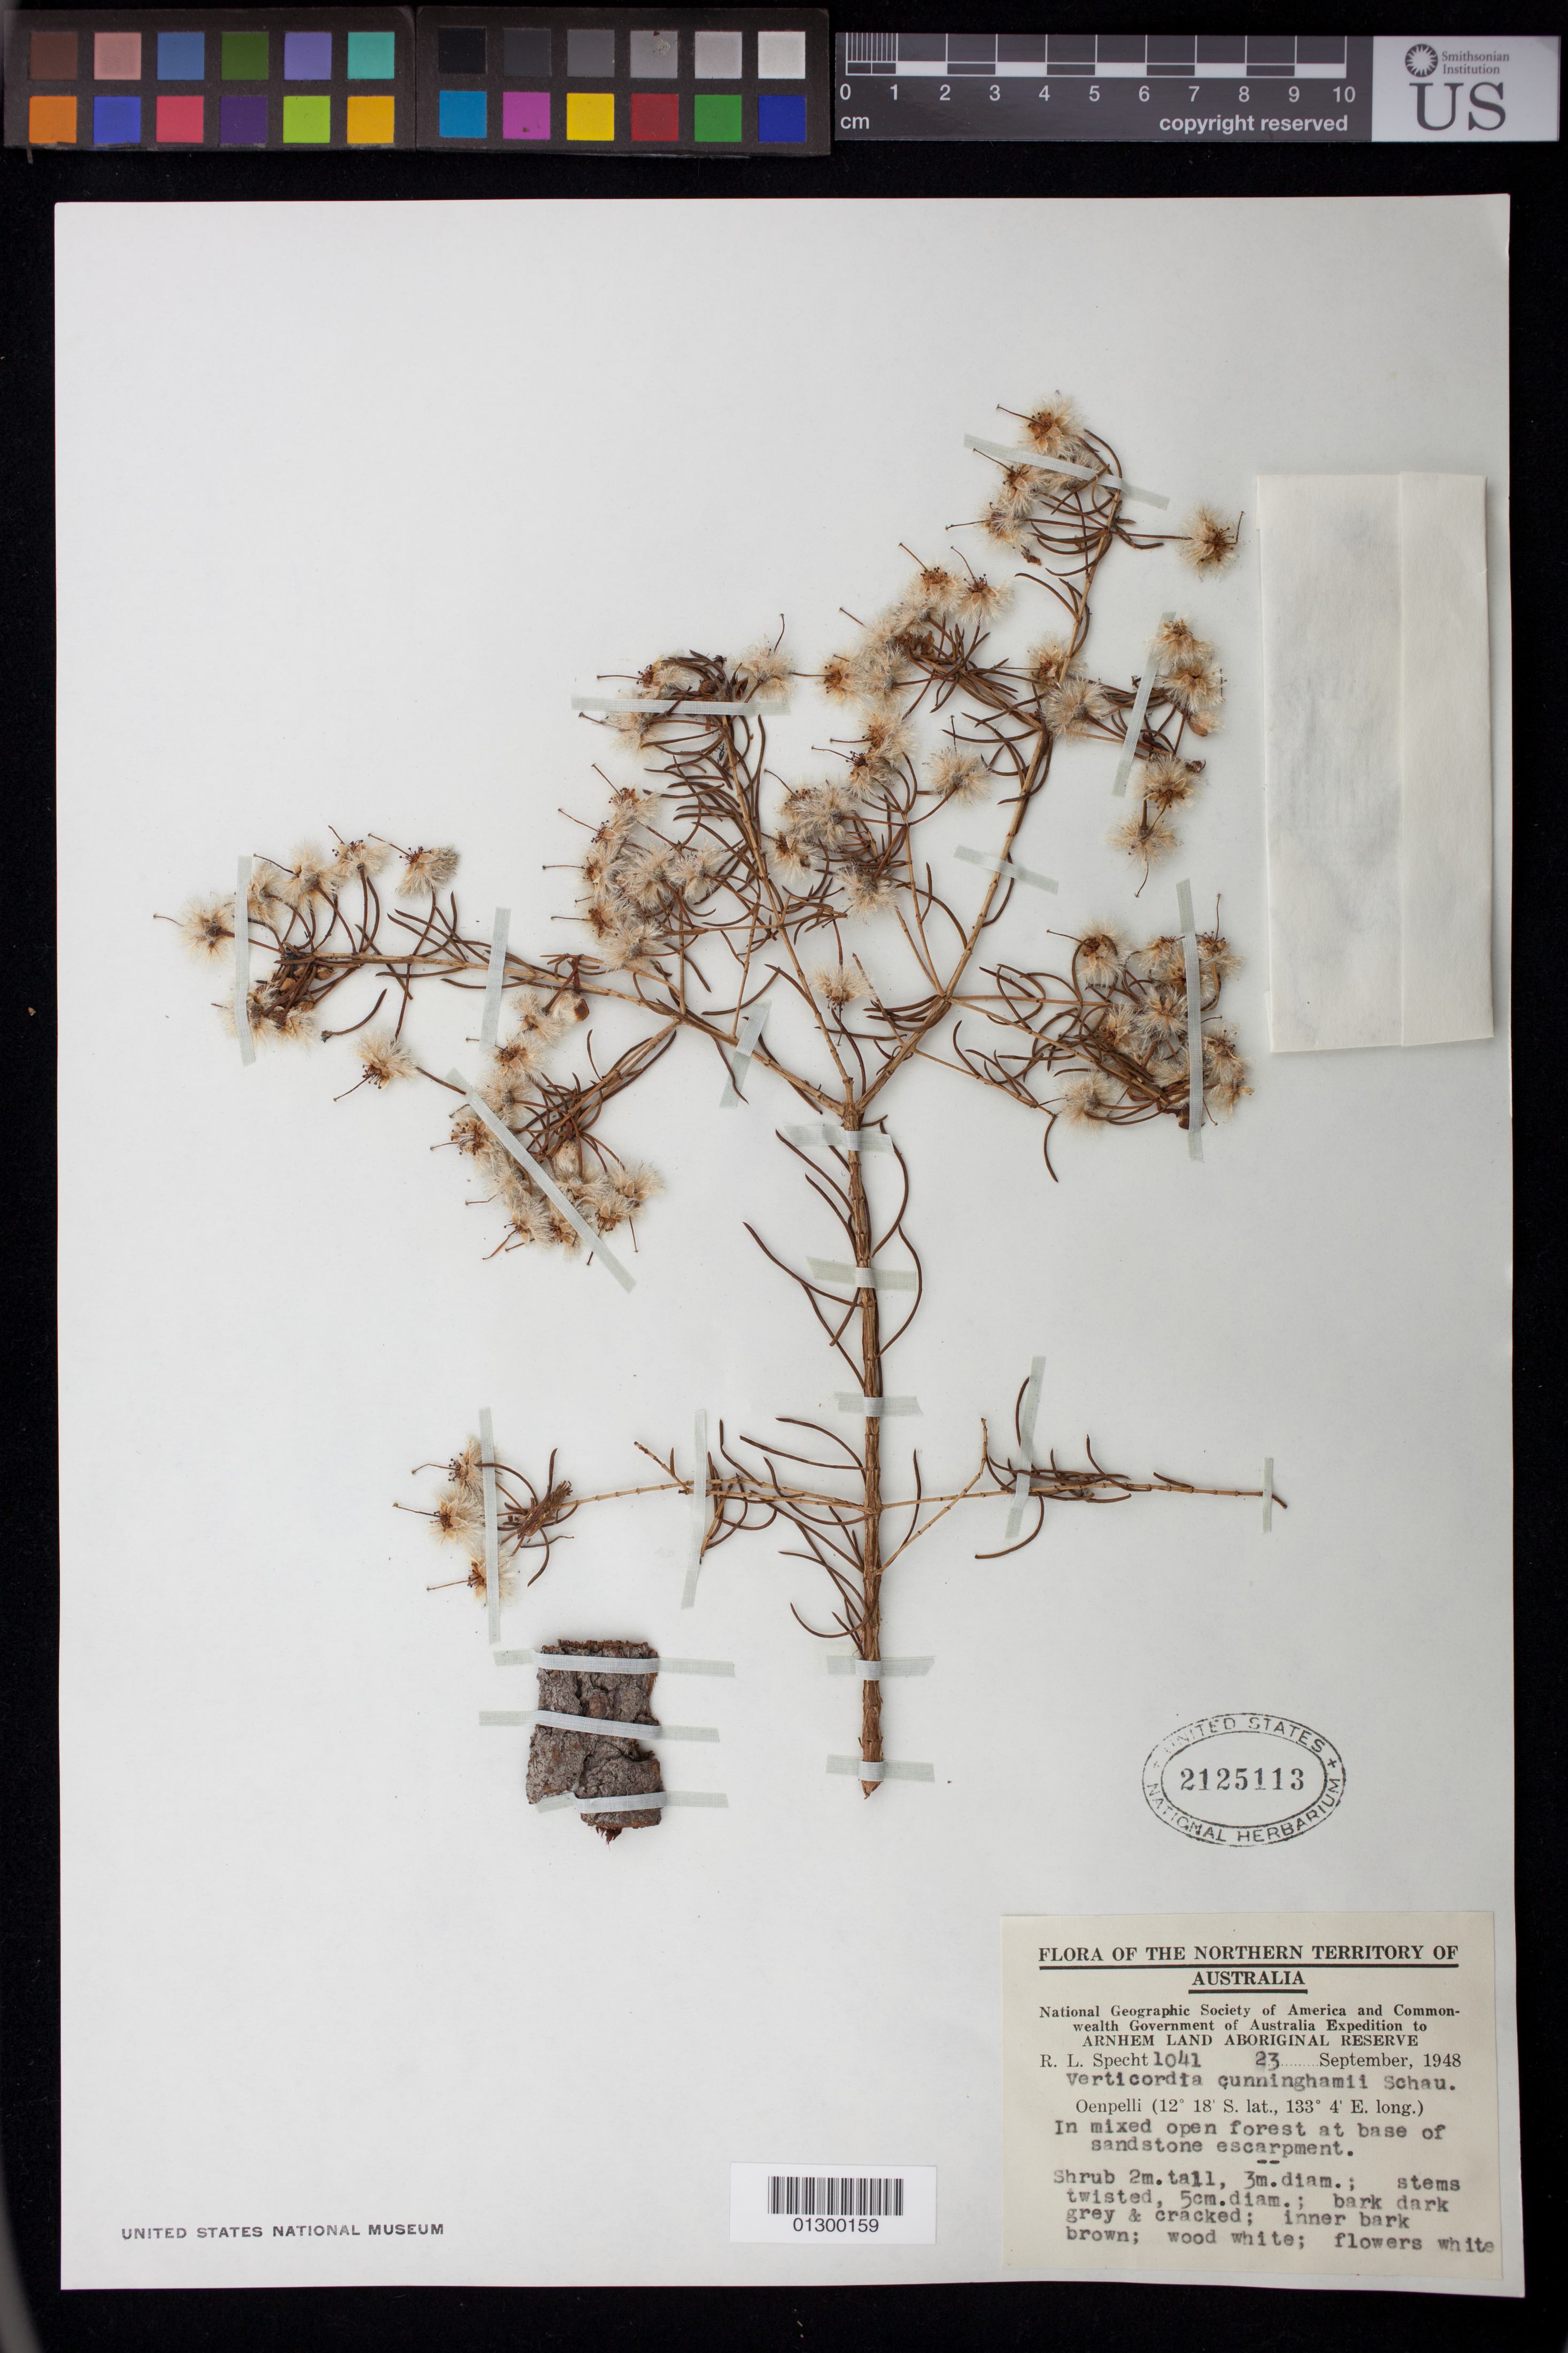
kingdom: Plantae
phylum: Tracheophyta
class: Magnoliopsida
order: Myrtales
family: Myrtaceae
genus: Verticordia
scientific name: Verticordia cunninghamii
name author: Schauer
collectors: R. L. Specht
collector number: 1041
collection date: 1948-09-23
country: Australia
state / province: Northern Territory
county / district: West Arnhem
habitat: In mixed open forest at base of sandstone escarpment.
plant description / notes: Shrub 2 m. tall; 3 m. diam.; stems twisted, 5 cm. diam.; bark dark grey and cracked; inner bark brown; wood white; blowers white.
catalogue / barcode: US 2125113